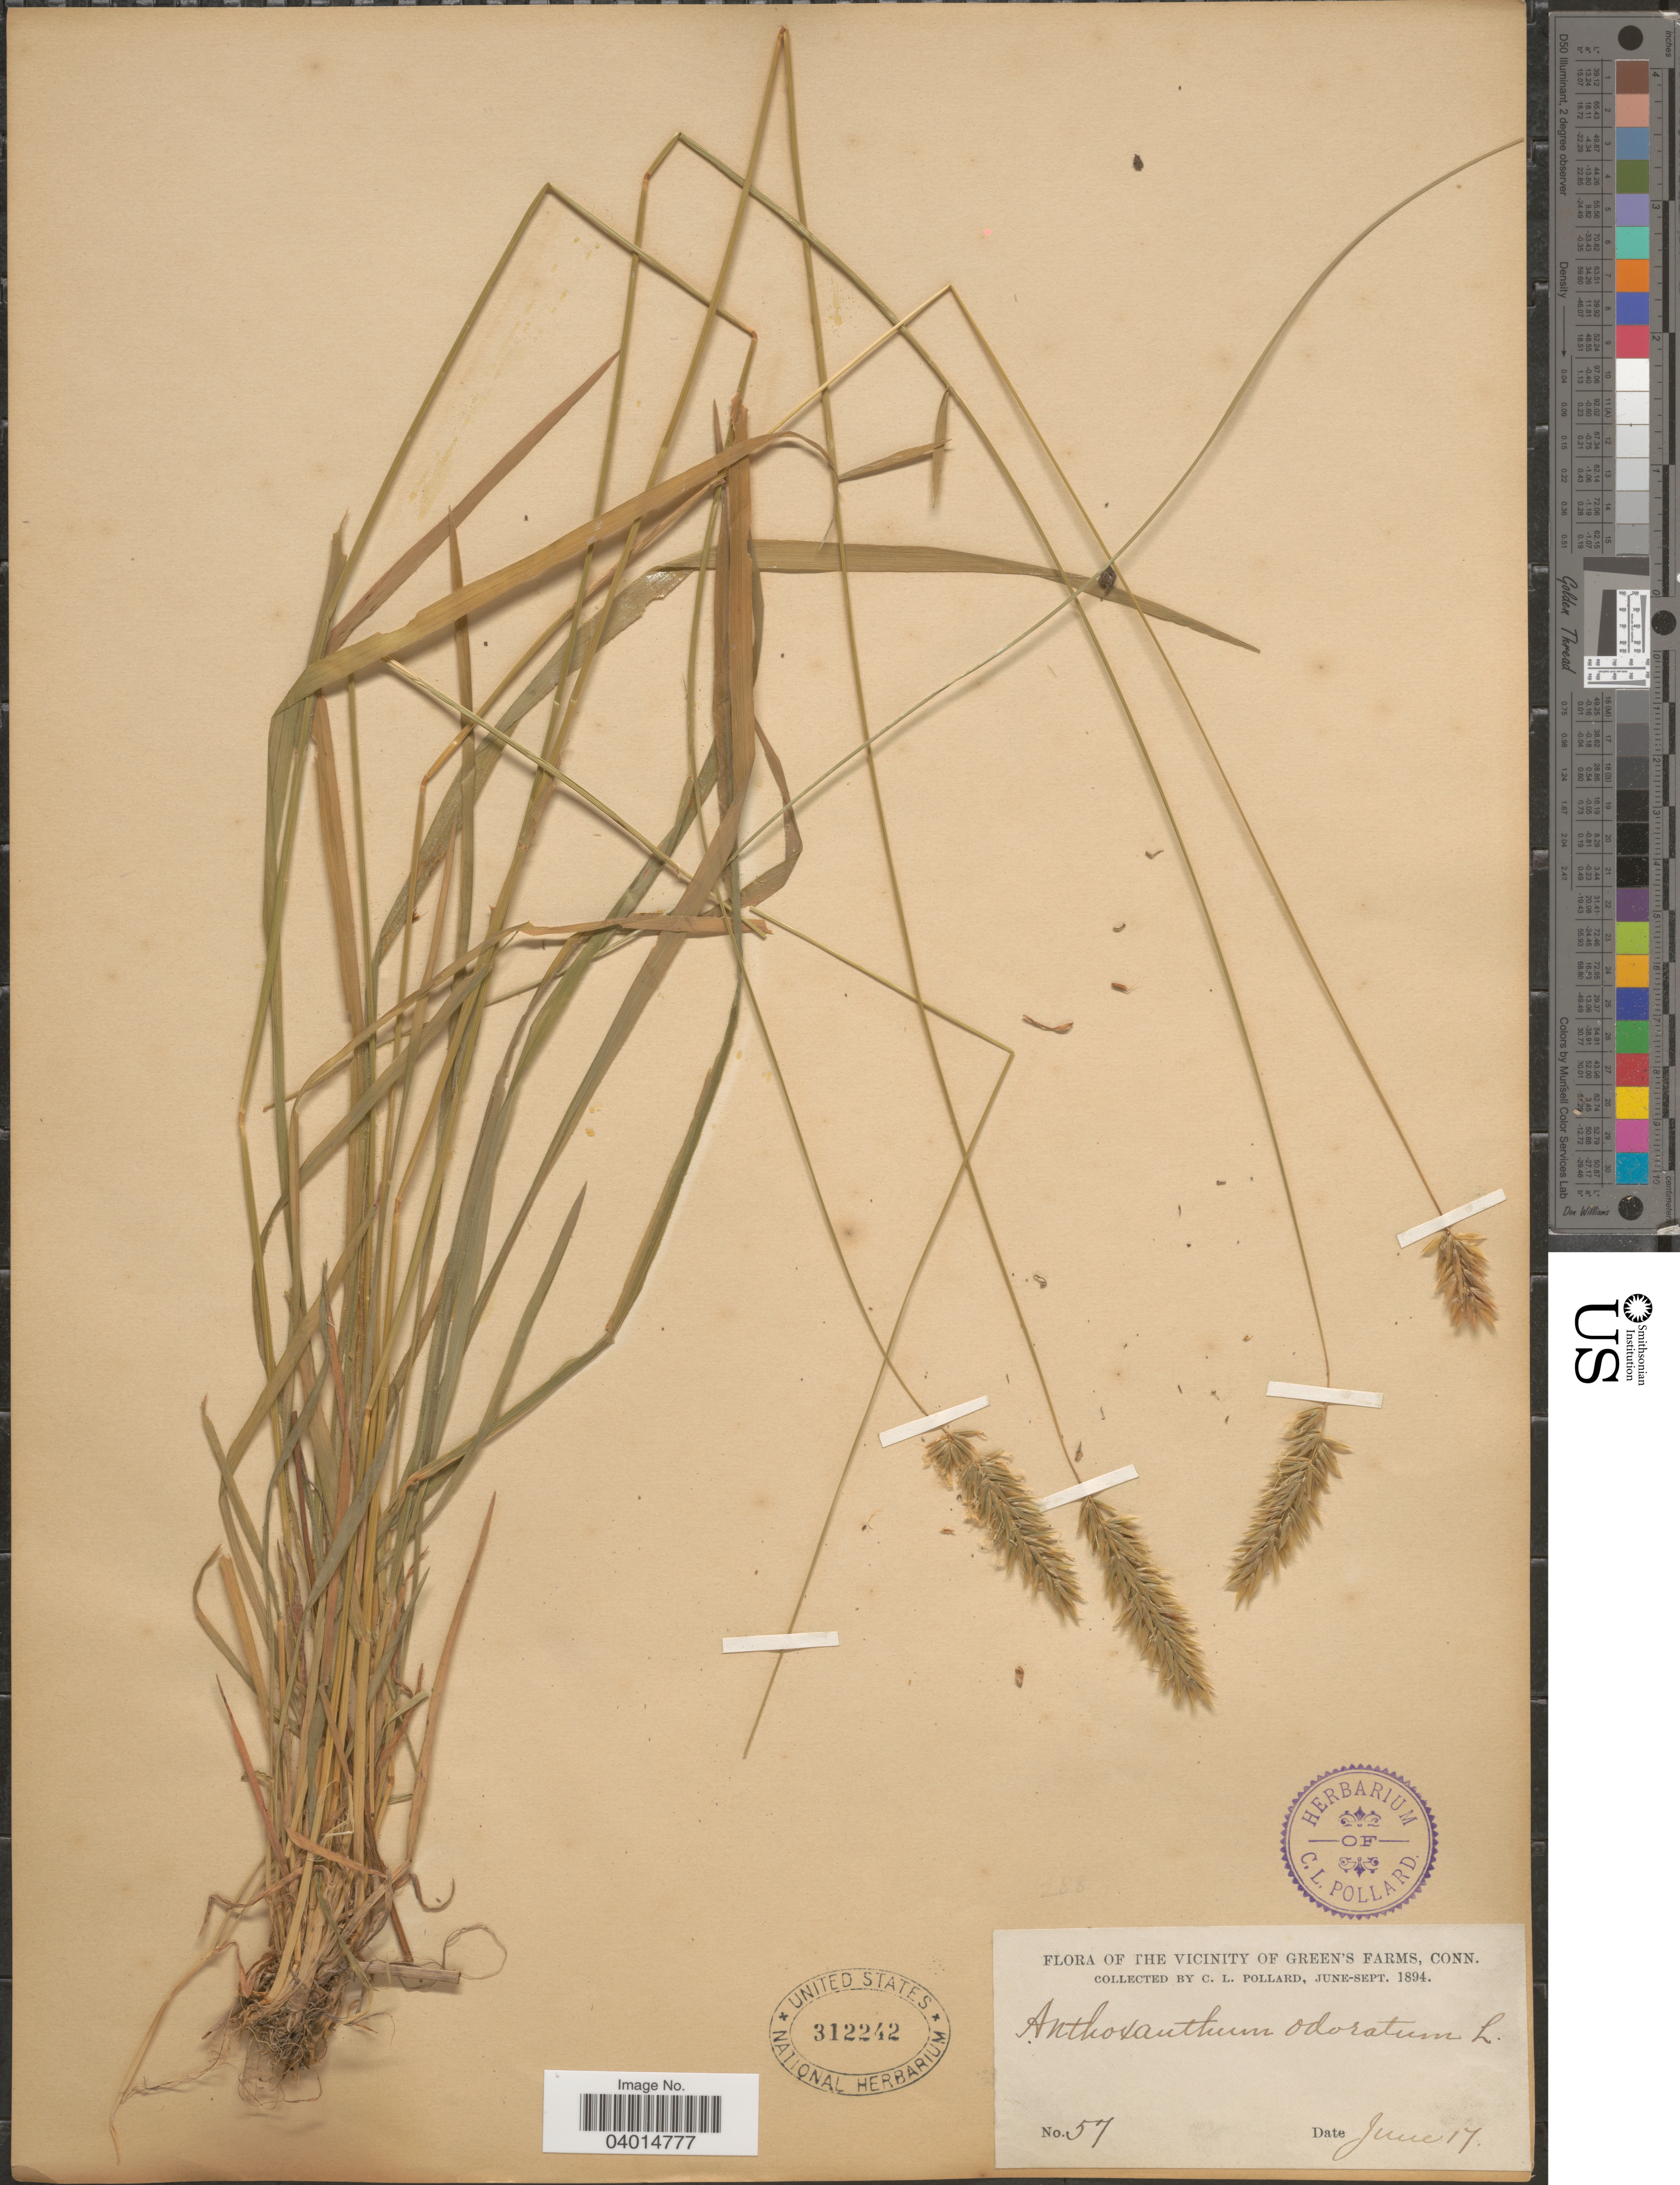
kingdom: Plantae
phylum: Tracheophyta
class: Liliopsida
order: Poales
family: Poaceae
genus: Anthoxanthum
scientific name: Anthoxanthum odoratum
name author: L.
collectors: C. L. Pollard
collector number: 57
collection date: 1894-06-17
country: United States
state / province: Connecticut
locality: The Vicinity of Green's Farms.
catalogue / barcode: US 312242